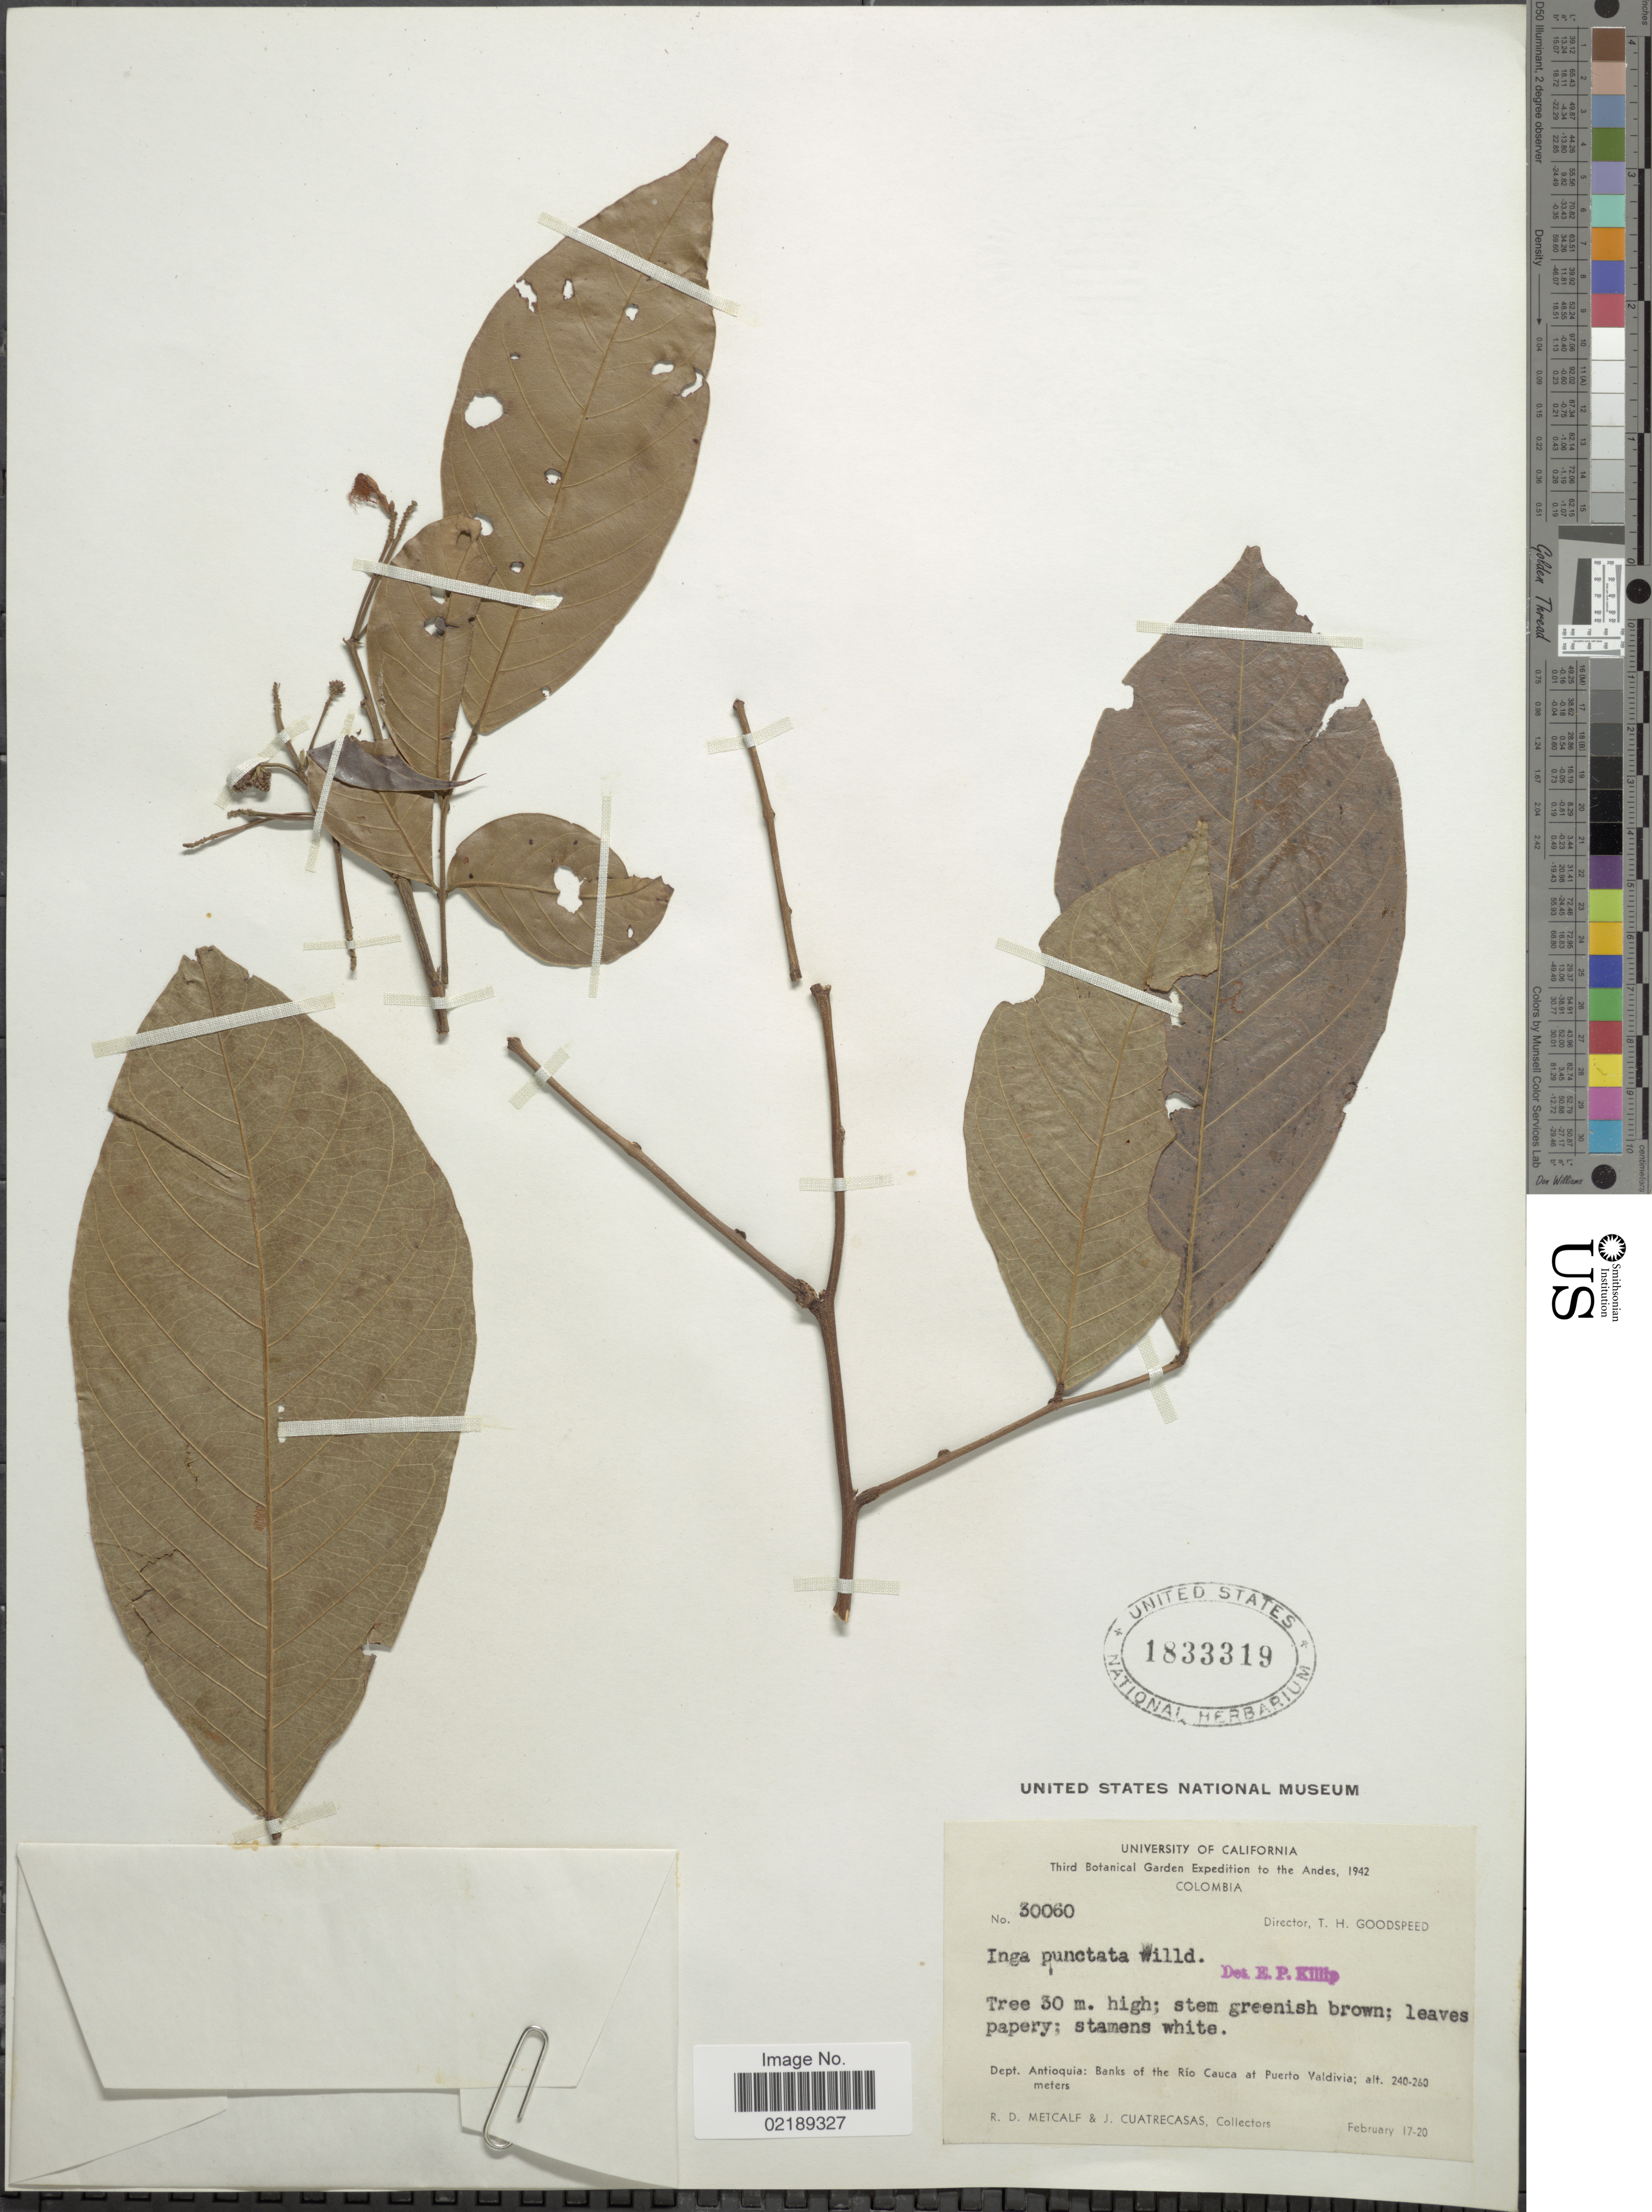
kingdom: Plantae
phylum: Tracheophyta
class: Magnoliopsida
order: Fabales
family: Fabaceae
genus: Inga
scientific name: Inga punctata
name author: Willd.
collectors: R. D. Metcalf & J. Cuatrecasas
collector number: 30060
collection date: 1942-02-17/1942-02-20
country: Colombia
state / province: Antioquia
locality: Banks of the Rio Cauca at Puerto Valdivia.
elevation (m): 240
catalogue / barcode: US 1833319